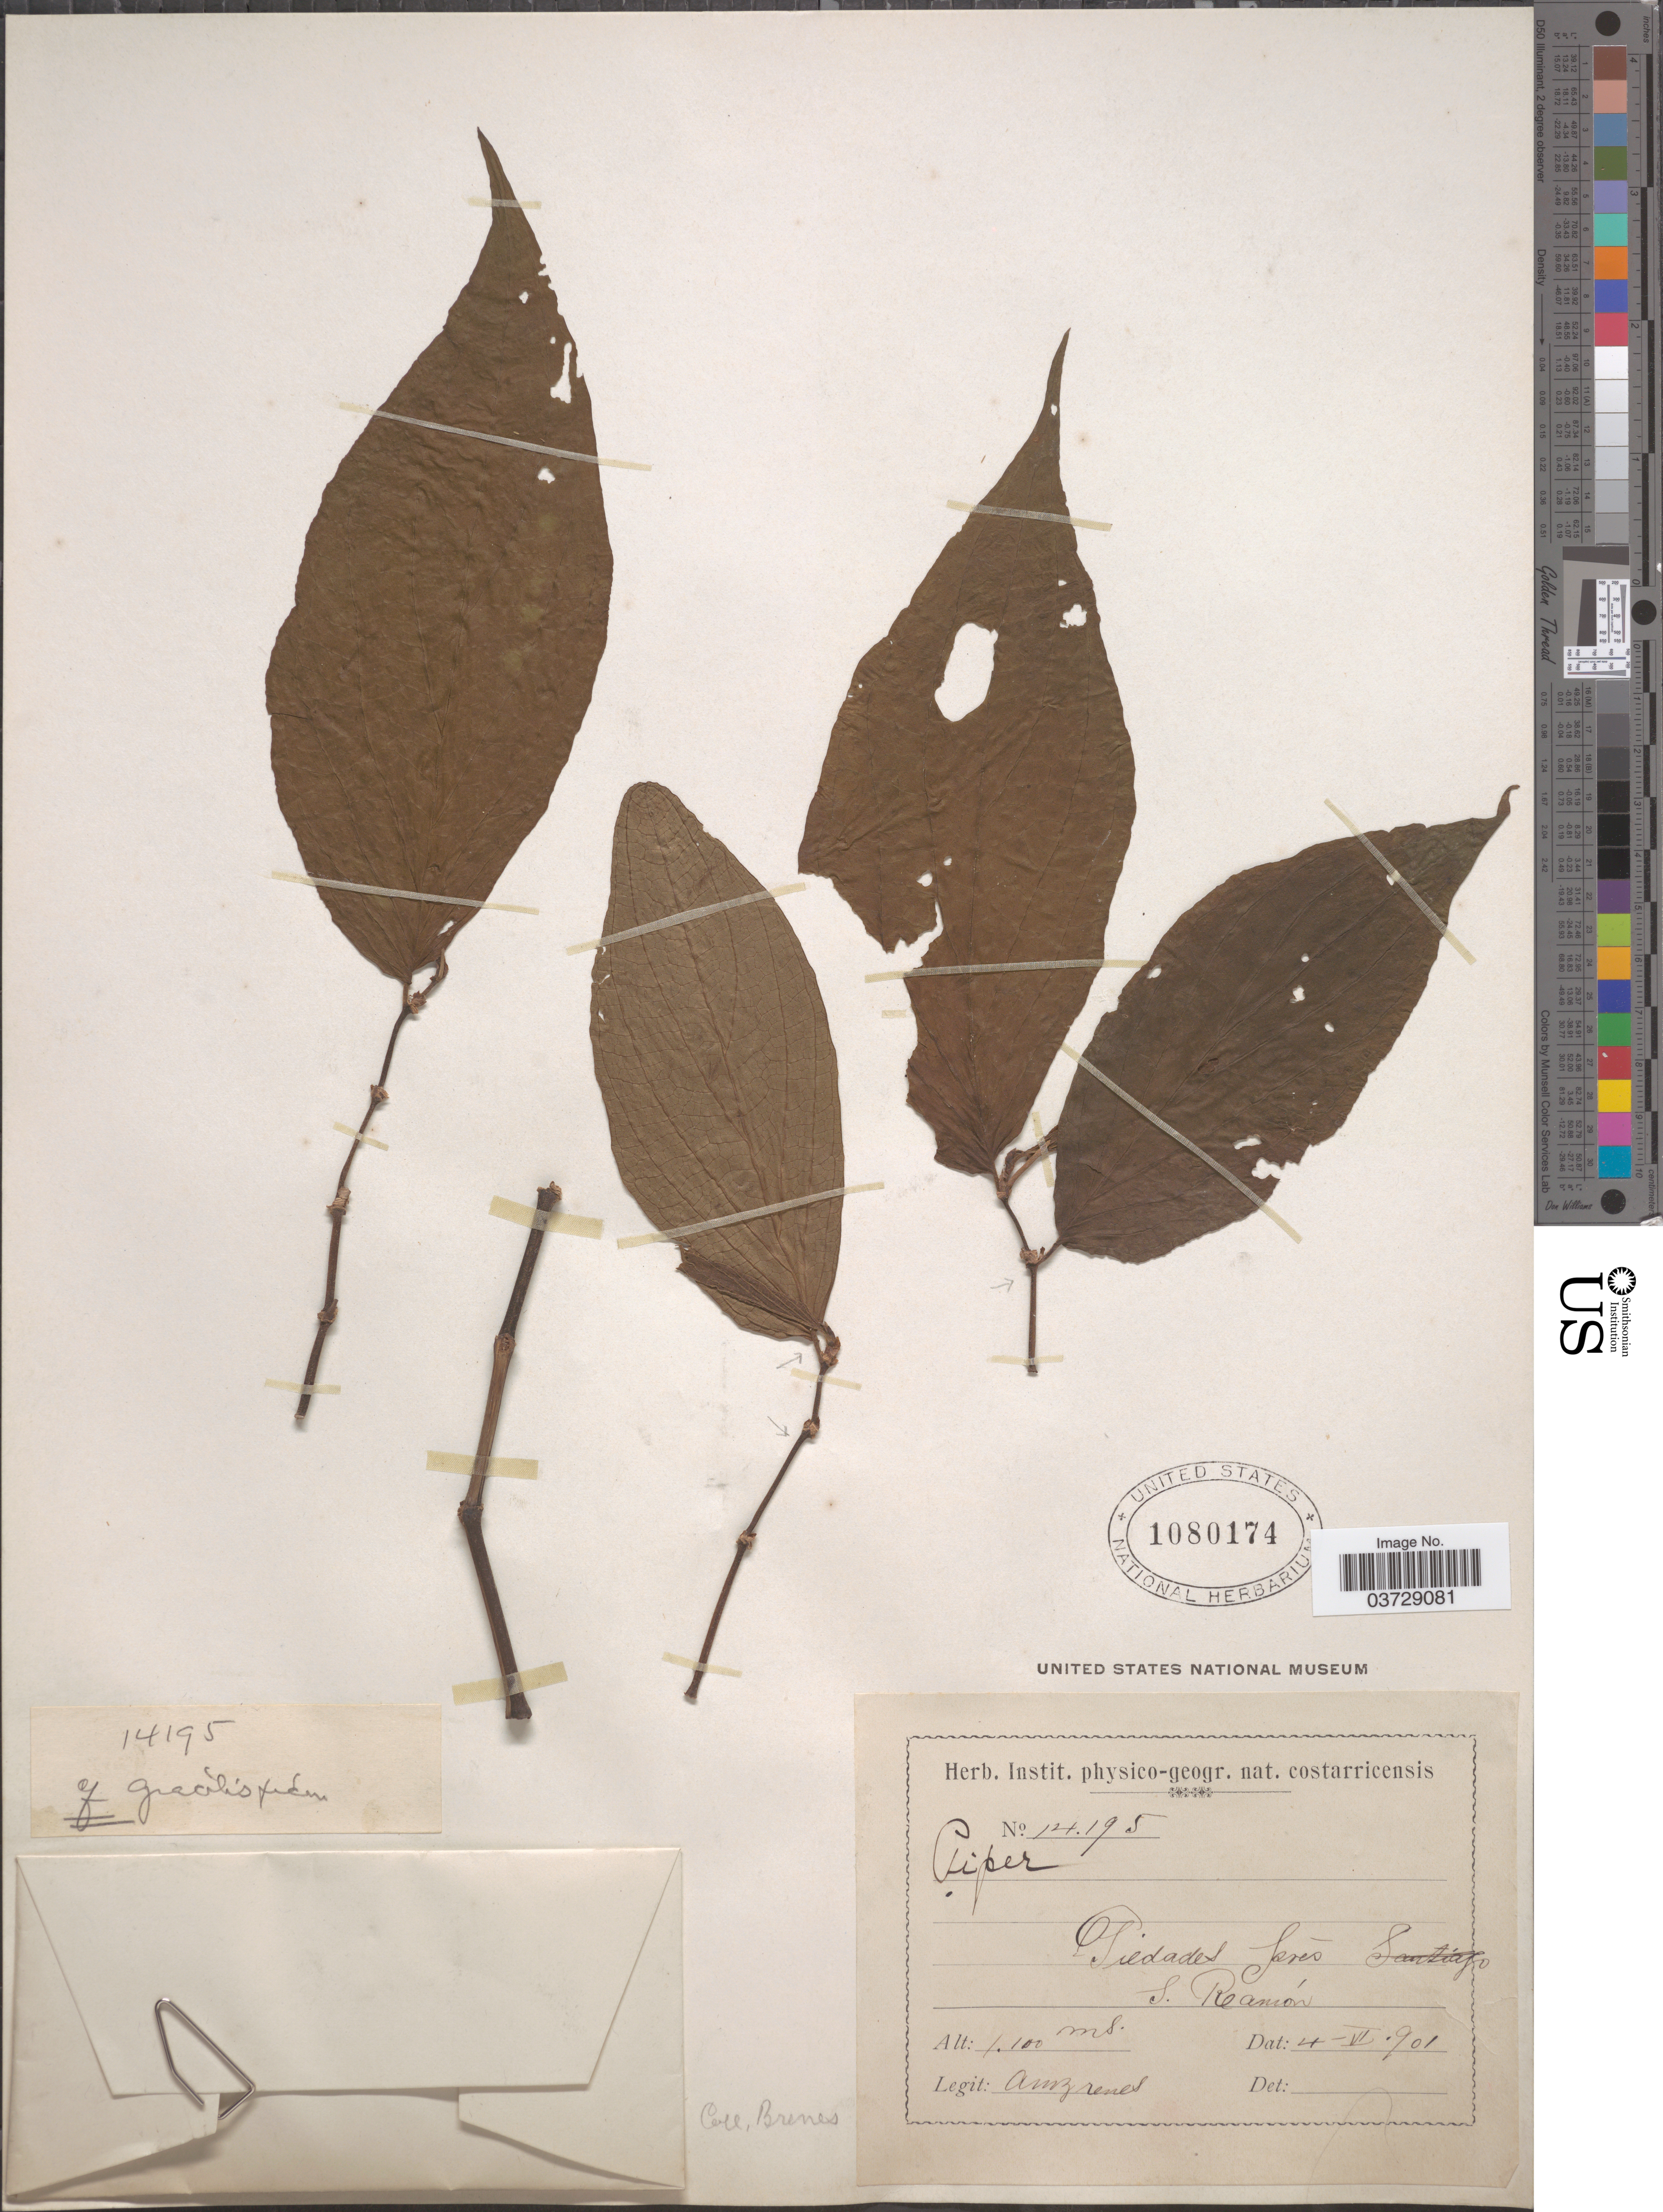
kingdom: Plantae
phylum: Tracheophyta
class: Magnoliopsida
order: Piperales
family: Piperaceae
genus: Piper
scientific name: Piper gracilispicum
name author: C. DC.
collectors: A. Brenes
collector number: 14195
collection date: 1901-06-04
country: Costa Rica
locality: Piedades Jorēs. S. Ramón.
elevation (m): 1100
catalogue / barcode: US 1080174